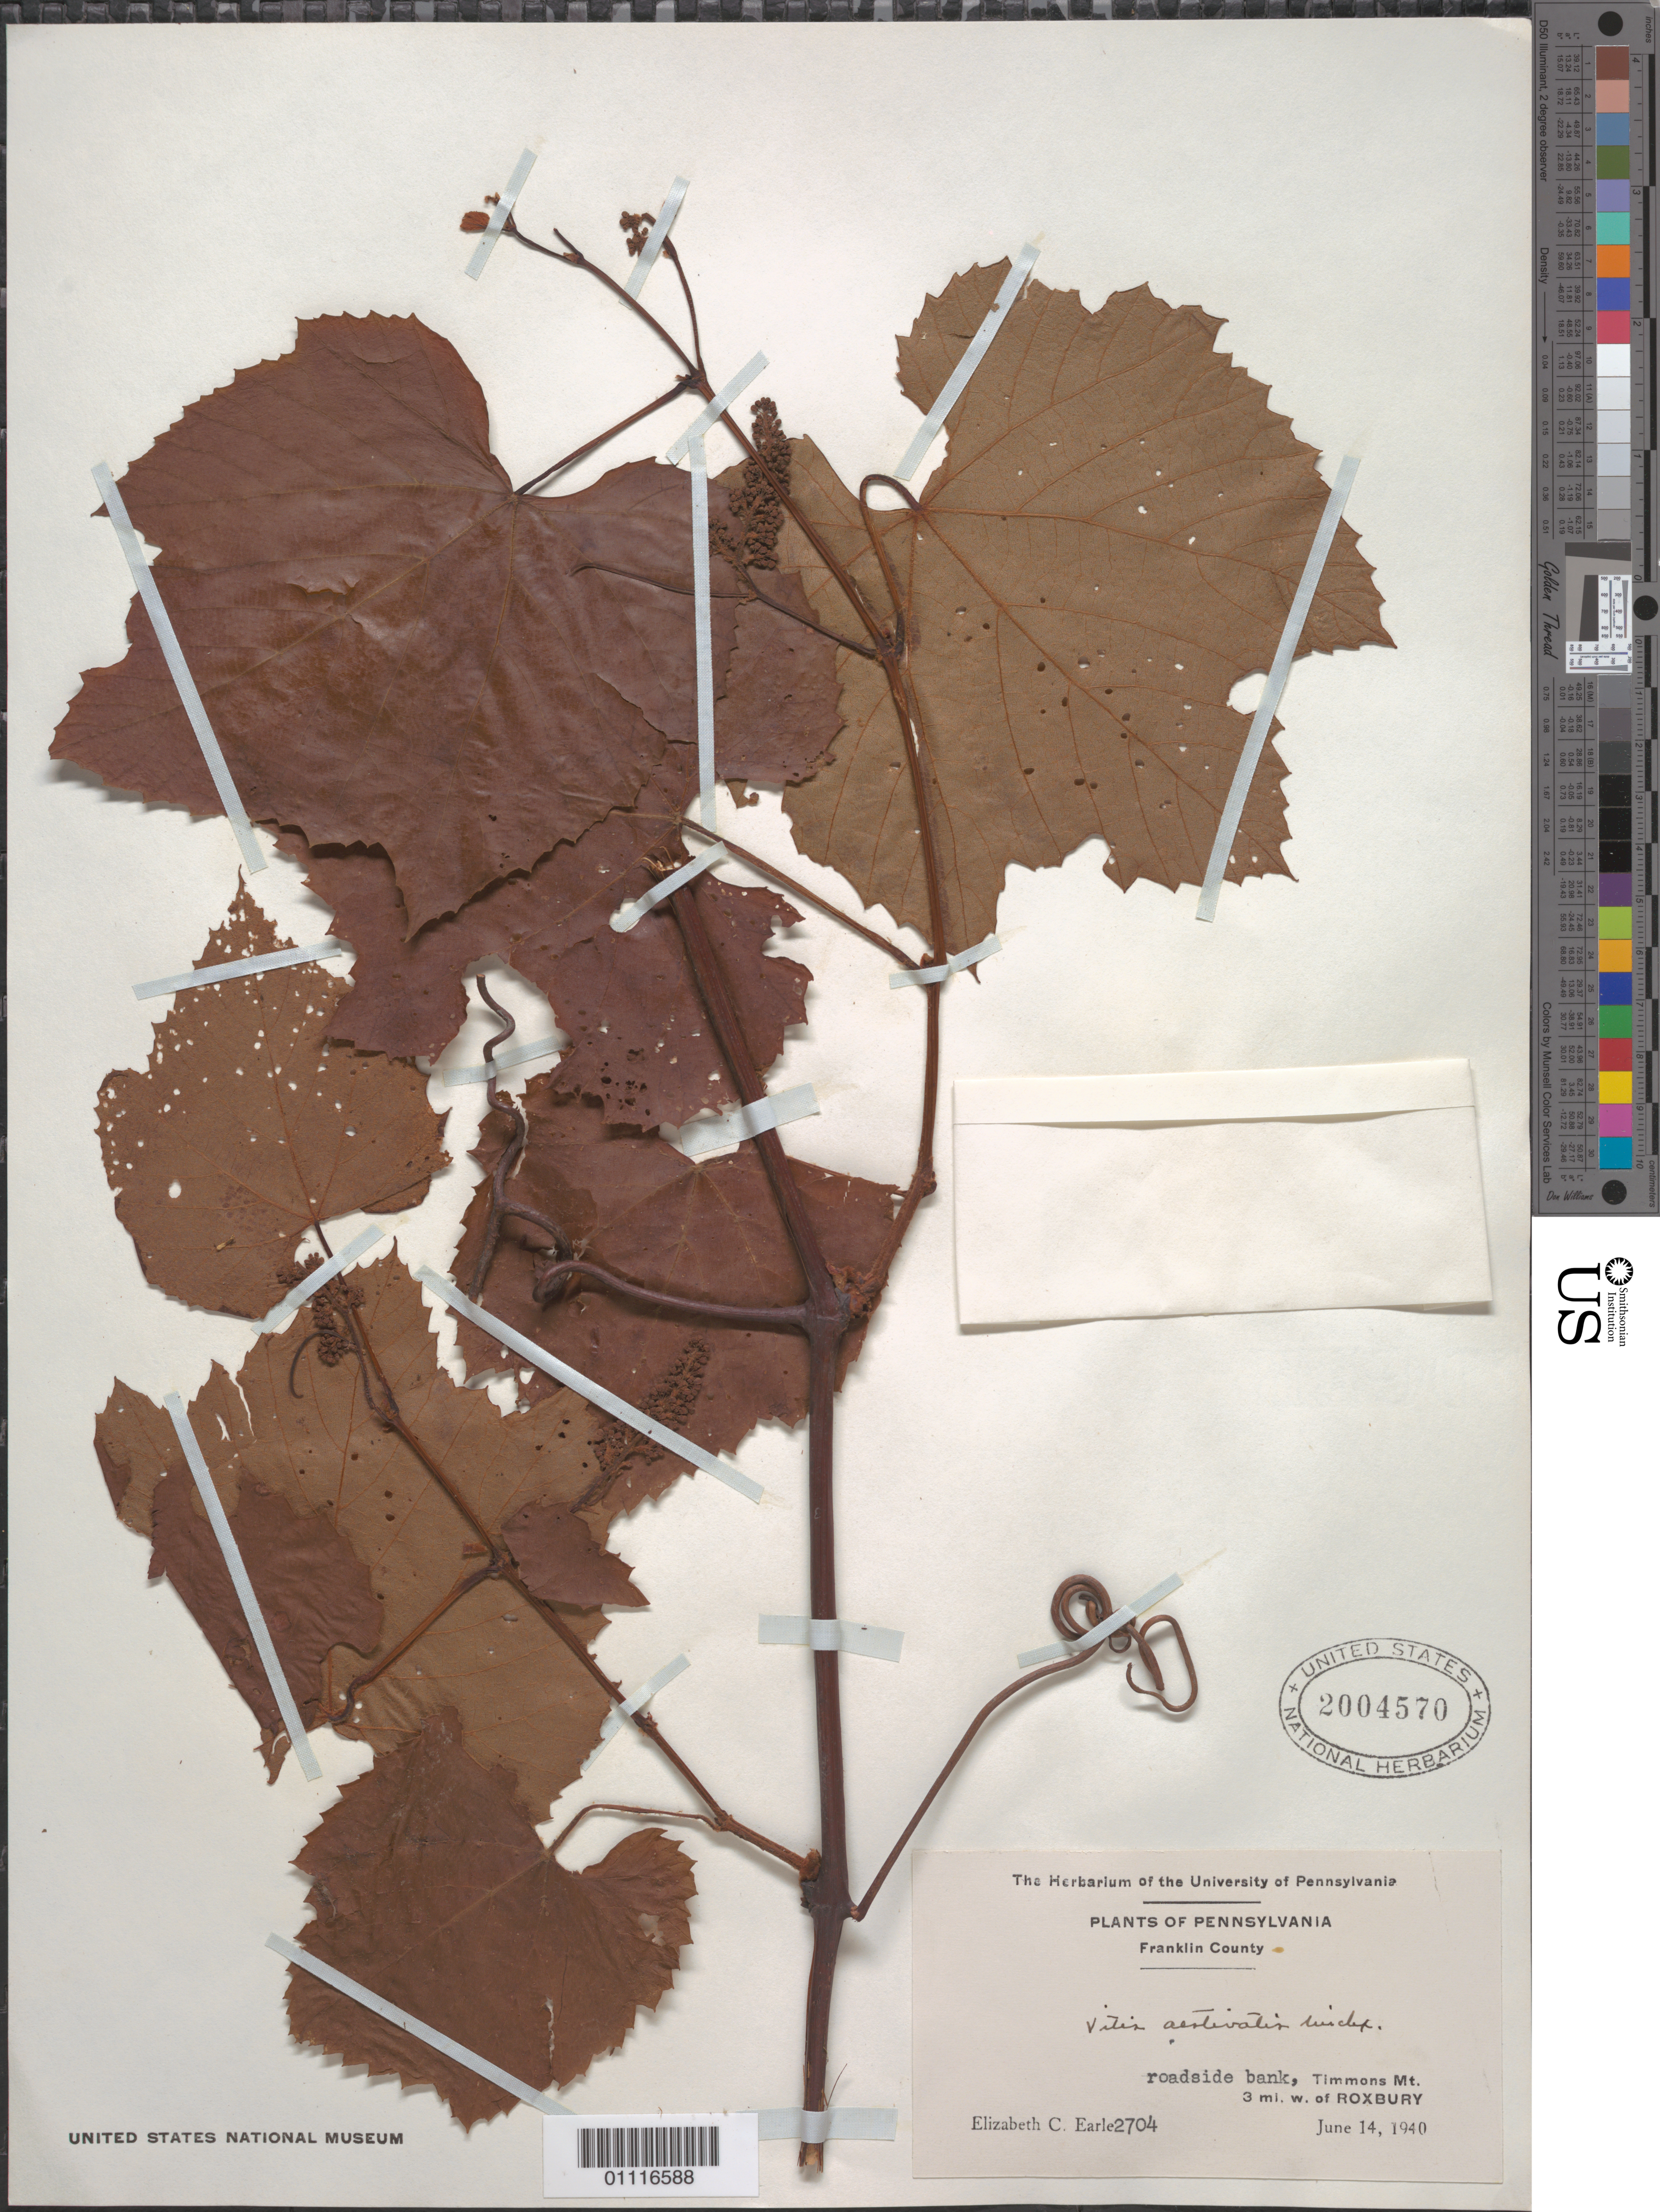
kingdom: Plantae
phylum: Tracheophyta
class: Magnoliopsida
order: Vitales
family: Vitaceae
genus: Vitis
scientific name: Vitis aestivalis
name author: Michx.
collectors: E. C. Earle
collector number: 2704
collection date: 1940-06-14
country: United States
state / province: Pennsylvania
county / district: Franklin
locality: Roadside bank, Timmons Mt. 3 mi. w. of Roxbury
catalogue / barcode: US 2004570